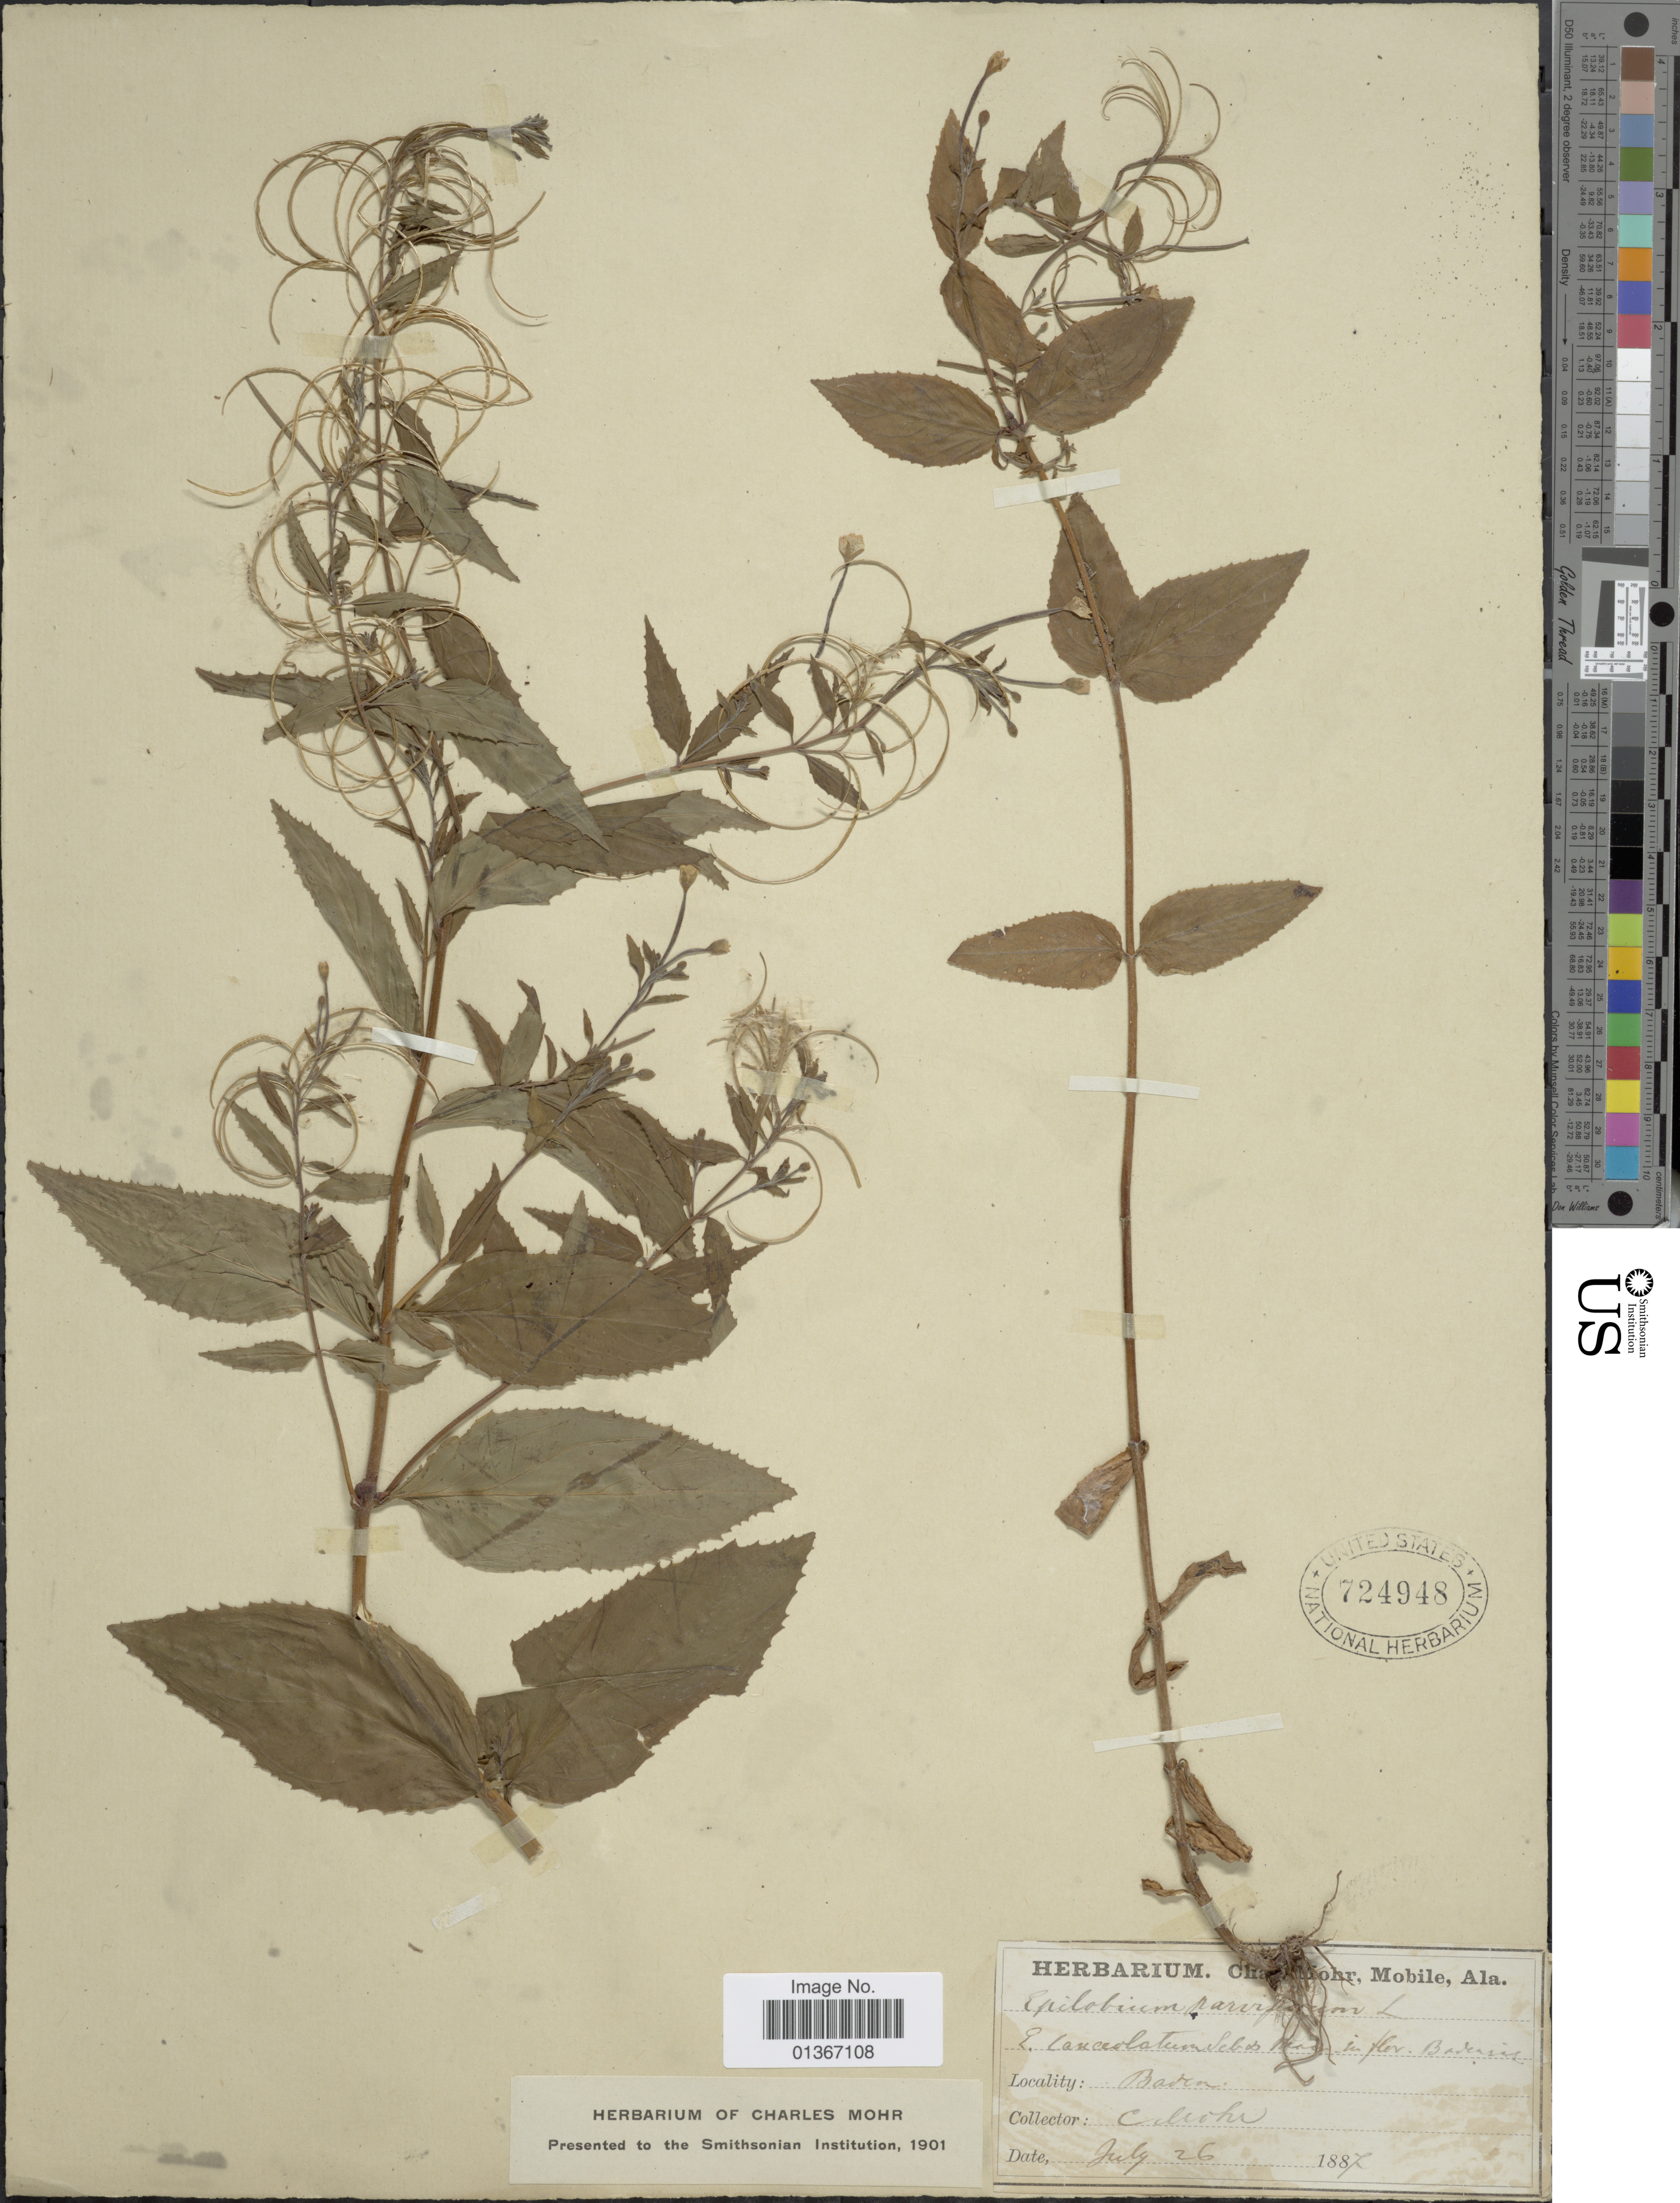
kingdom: Plantae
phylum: Tracheophyta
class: Magnoliopsida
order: Myrtales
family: Onagraceae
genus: Epilobium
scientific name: Epilobium parviflorum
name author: Schreb.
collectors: C. T. Mohr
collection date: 1887-07-26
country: Germany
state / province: Baden-Württemberg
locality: Baden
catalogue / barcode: US 724948